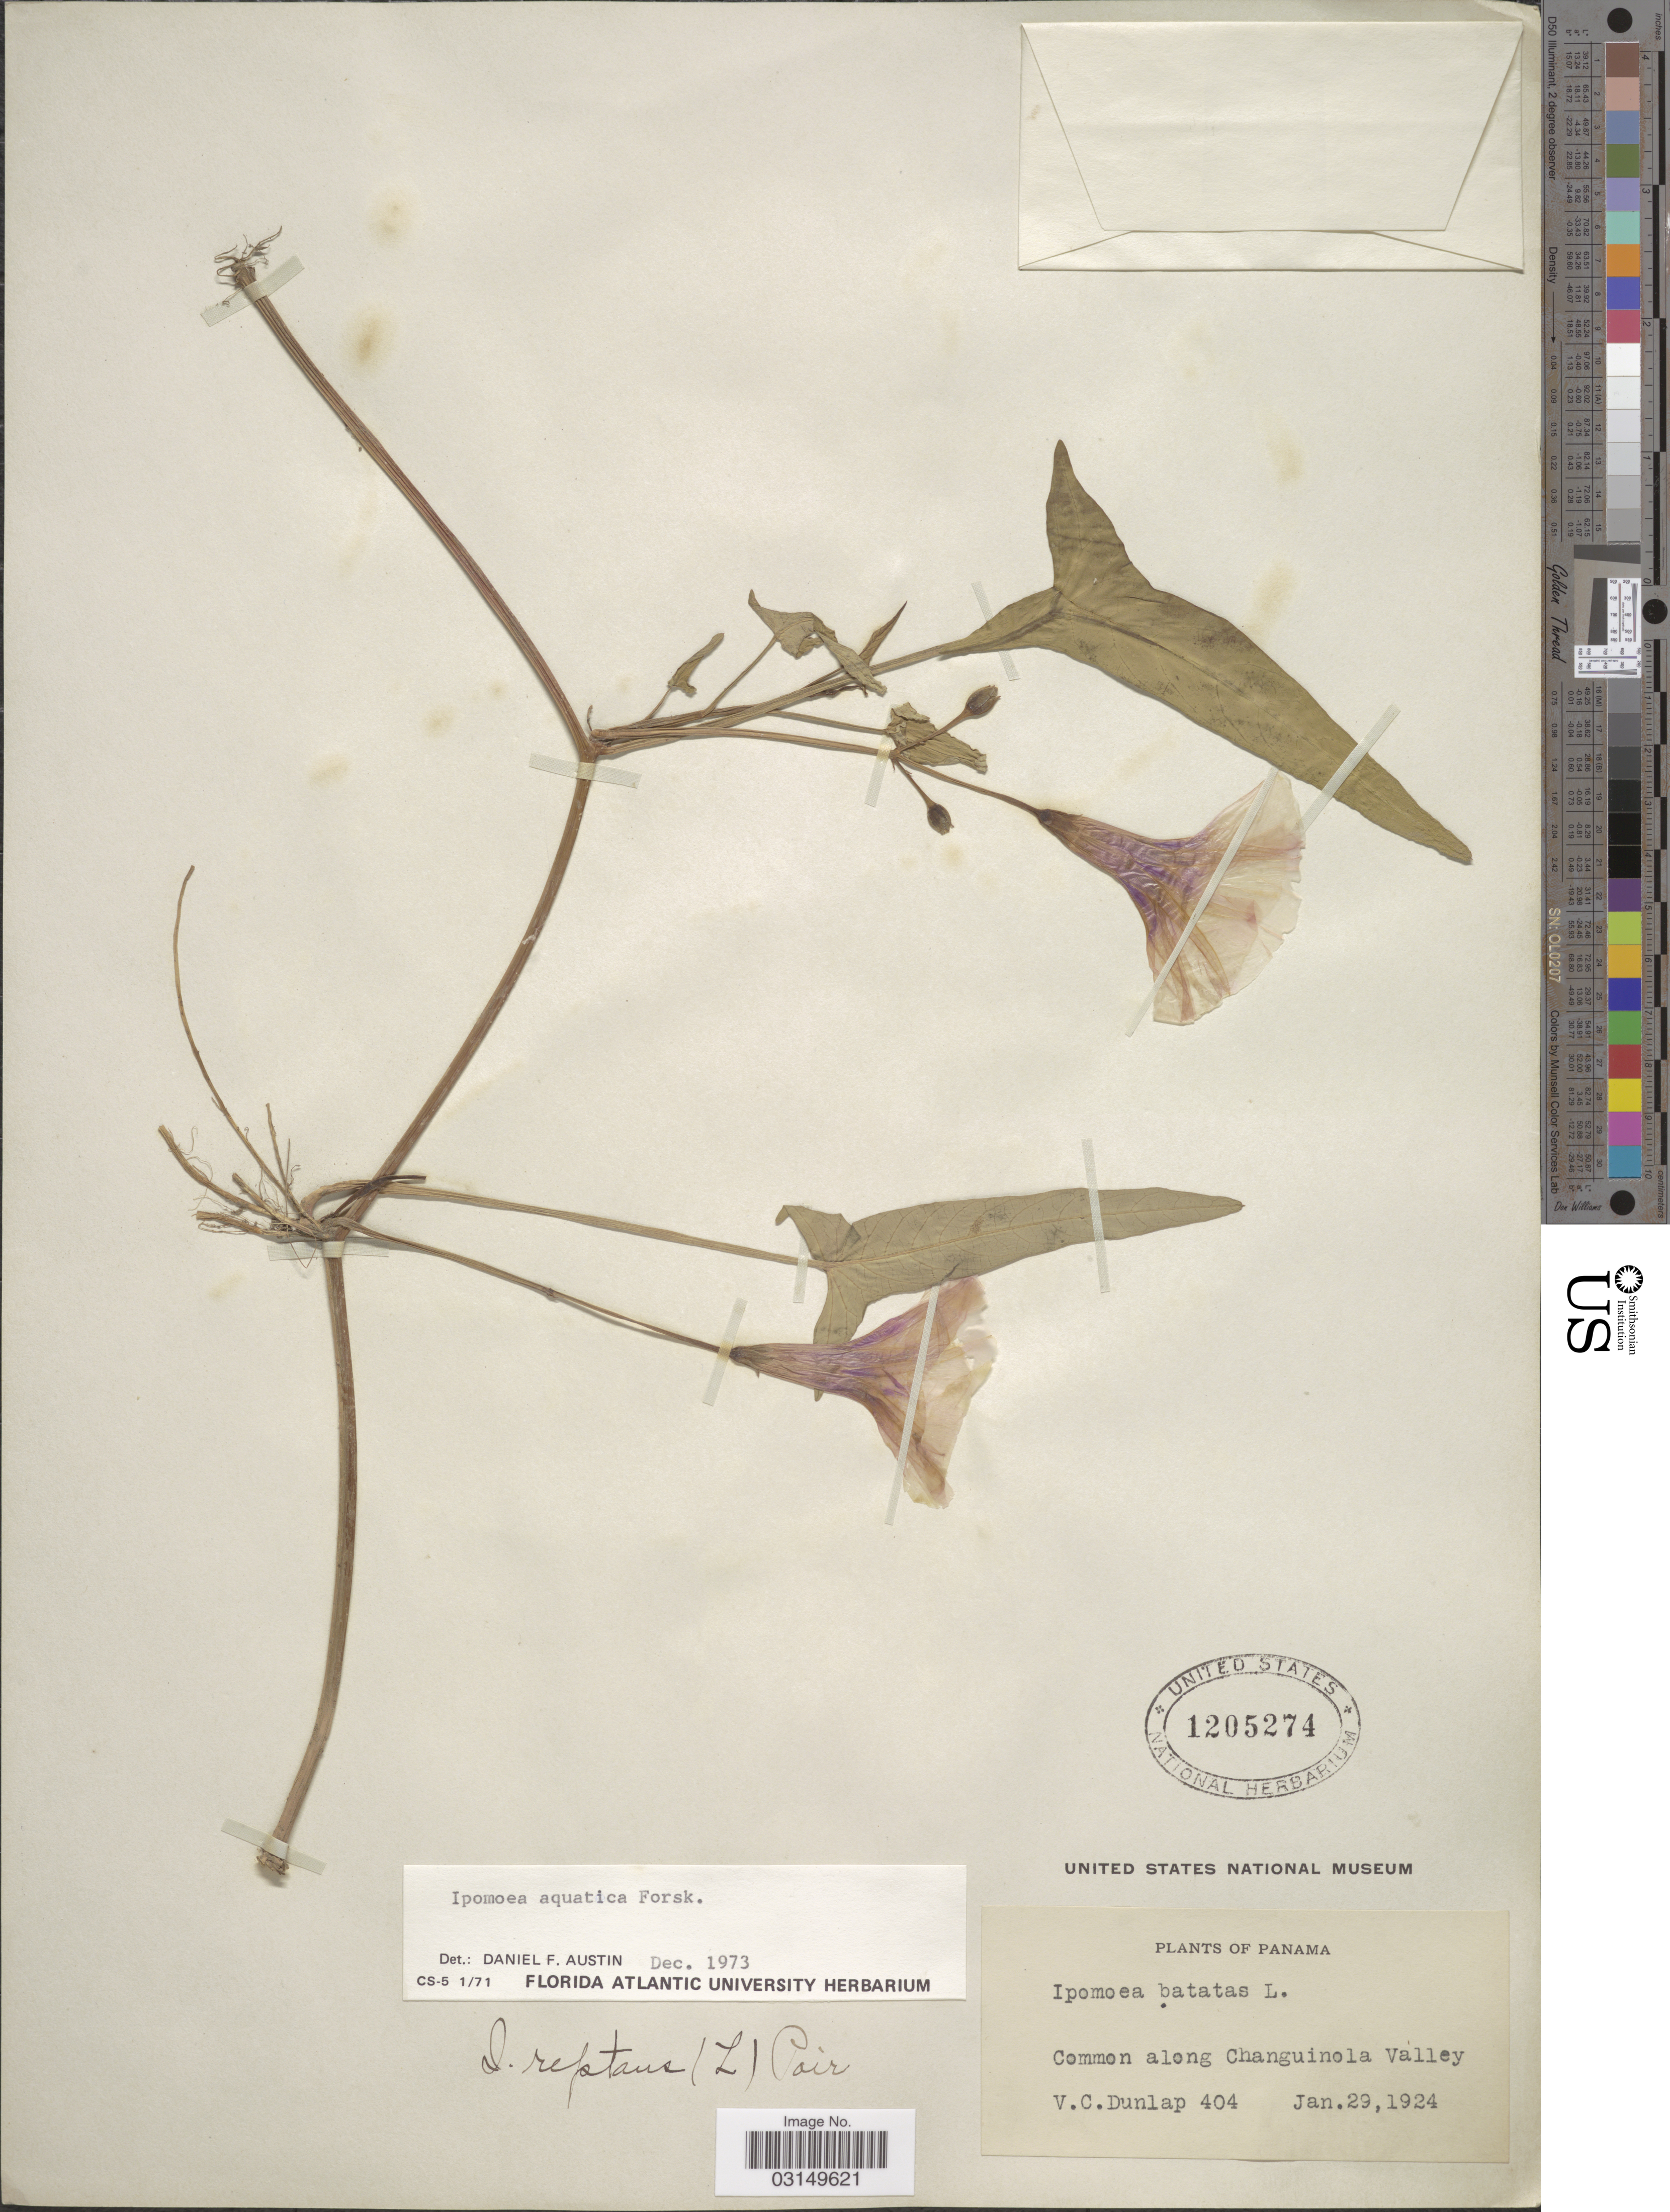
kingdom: Plantae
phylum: Tracheophyta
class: Magnoliopsida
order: Solanales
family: Convolvulaceae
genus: Ipomoea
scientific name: Ipomoea aquatica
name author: Forssk.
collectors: V. C. Dunlap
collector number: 404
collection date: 1924-01-29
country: Panama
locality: Common along Changuinola Valley.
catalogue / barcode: US 1205274